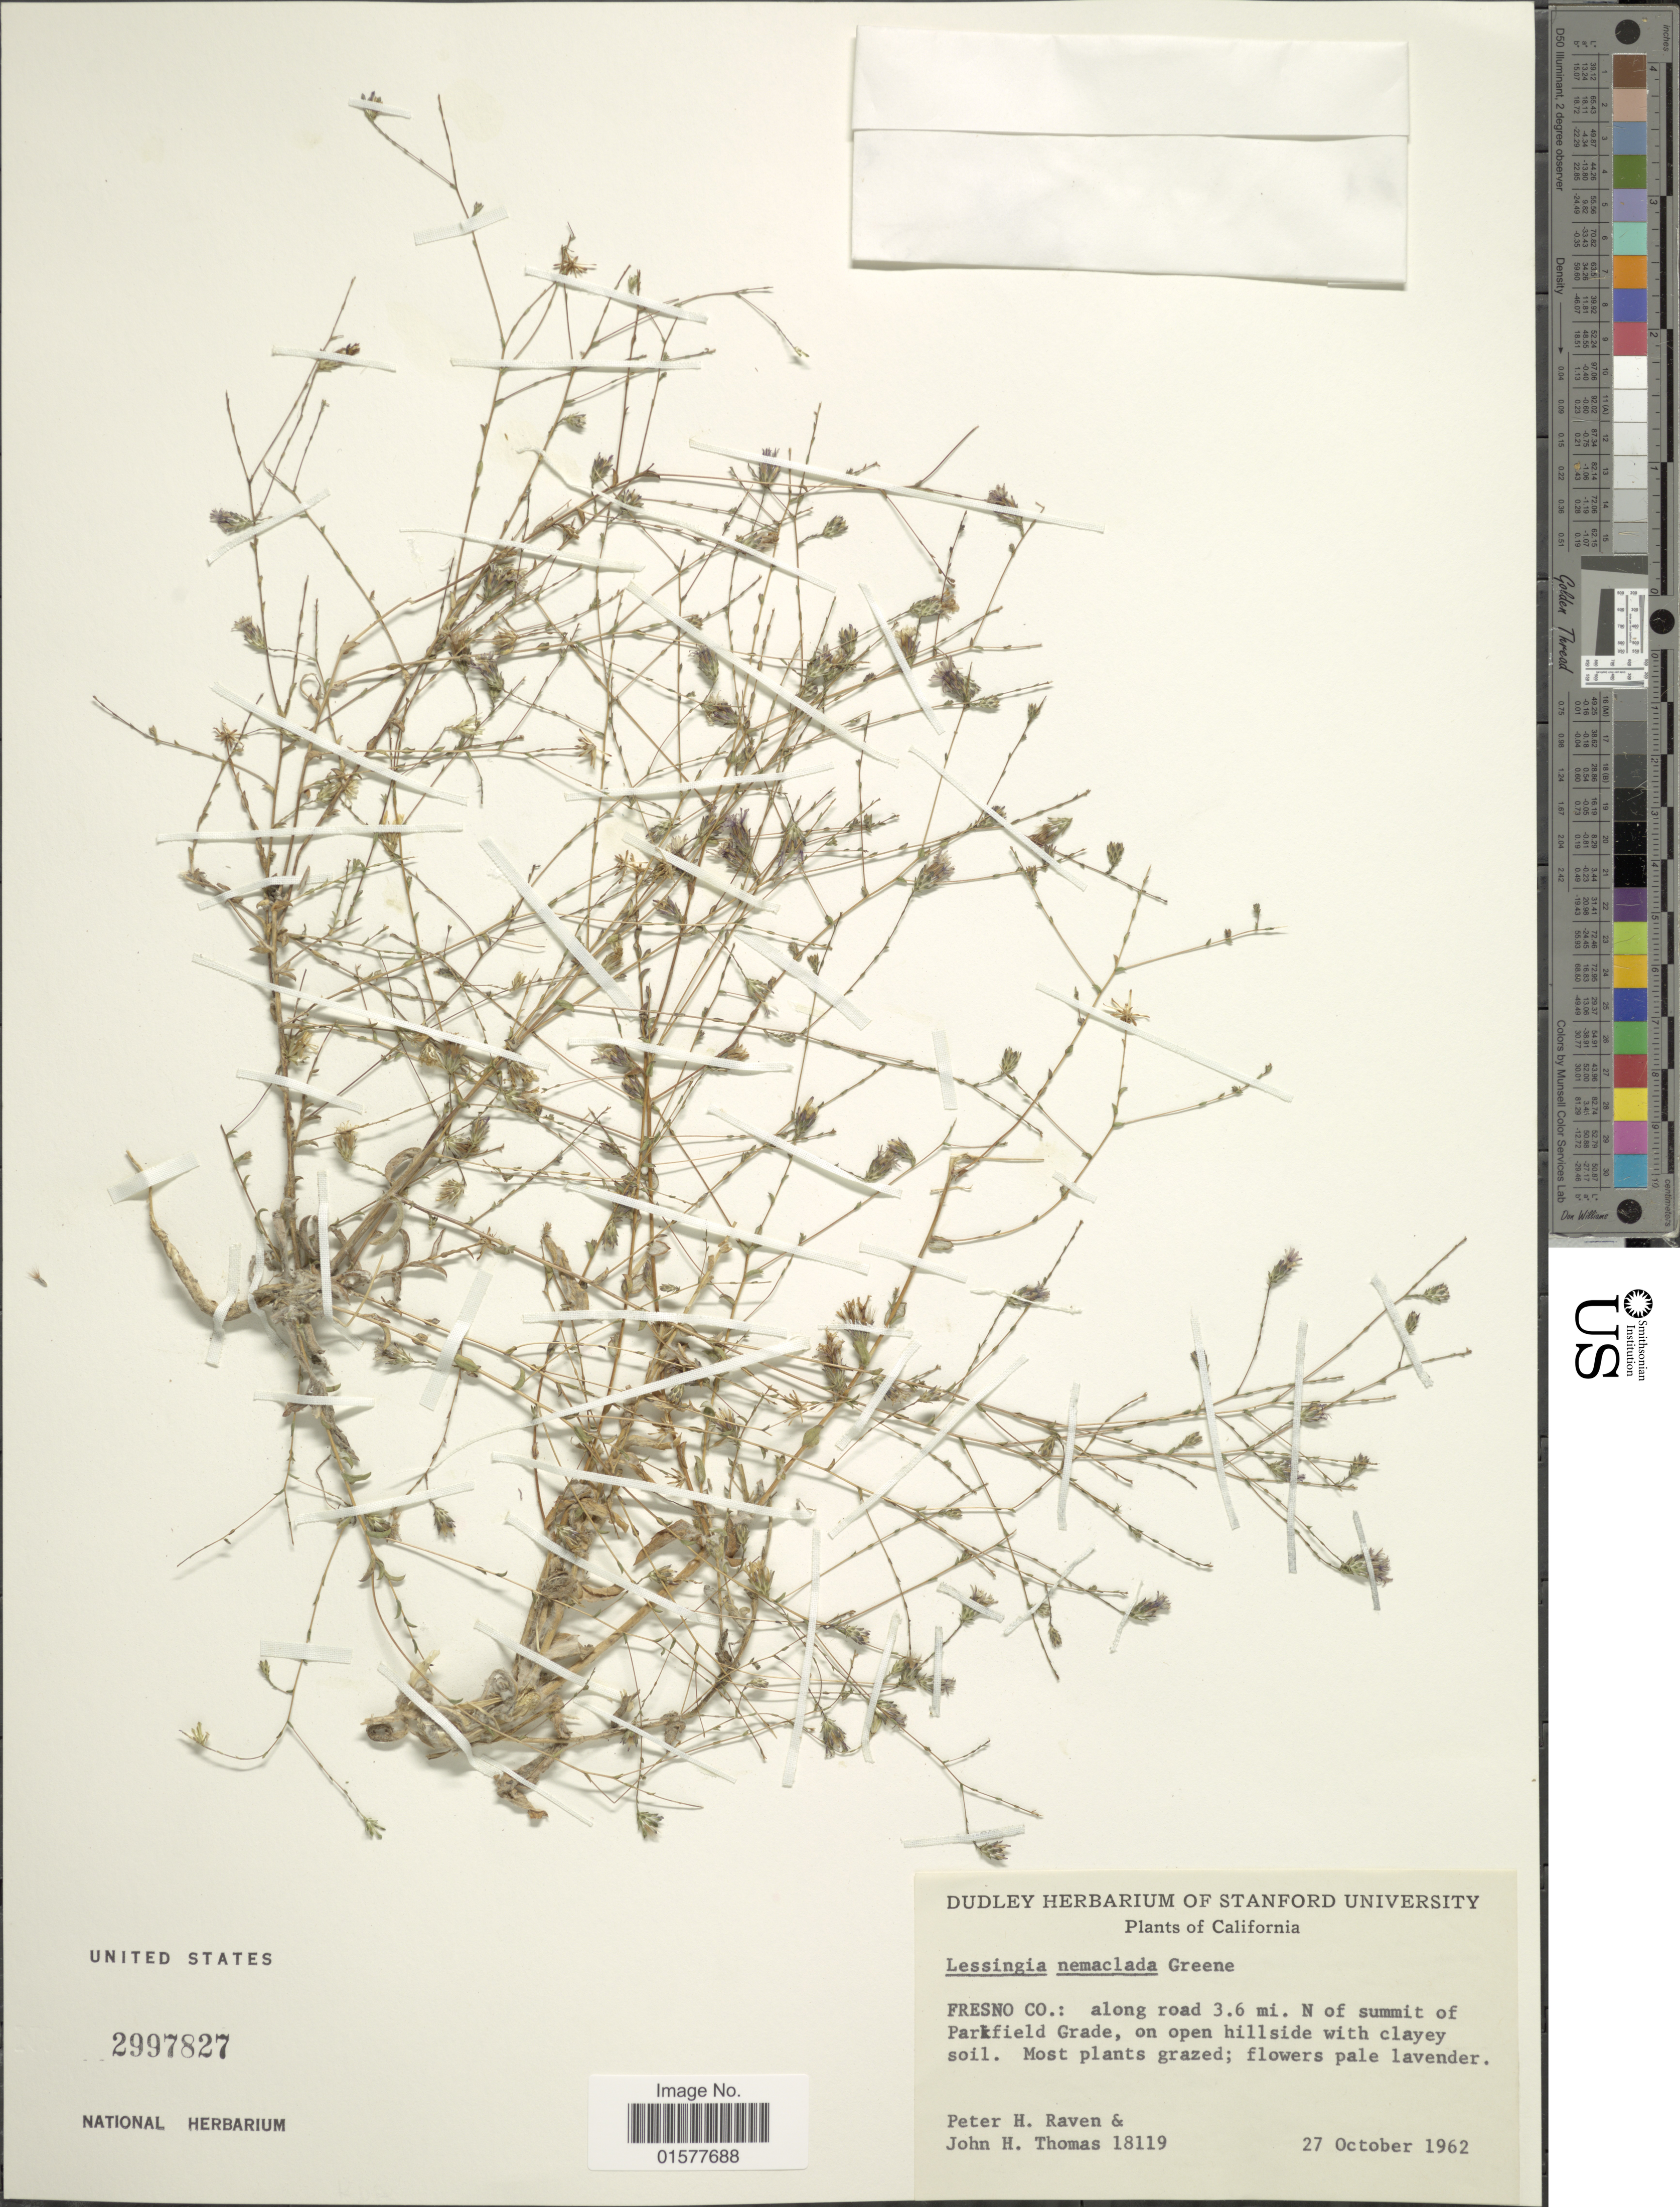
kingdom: Plantae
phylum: Tracheophyta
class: Magnoliopsida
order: Asterales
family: Asteraceae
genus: Lessingia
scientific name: Lessingia nemaclada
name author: Greene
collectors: P. Raven & J. H. Thomas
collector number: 18119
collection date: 1962-10-27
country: United States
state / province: California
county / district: Fresno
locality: Fresno Co.: along road 3.6 mi. N of summit of Parkfield Grade, on open hillside with clayey soil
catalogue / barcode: US 2997827